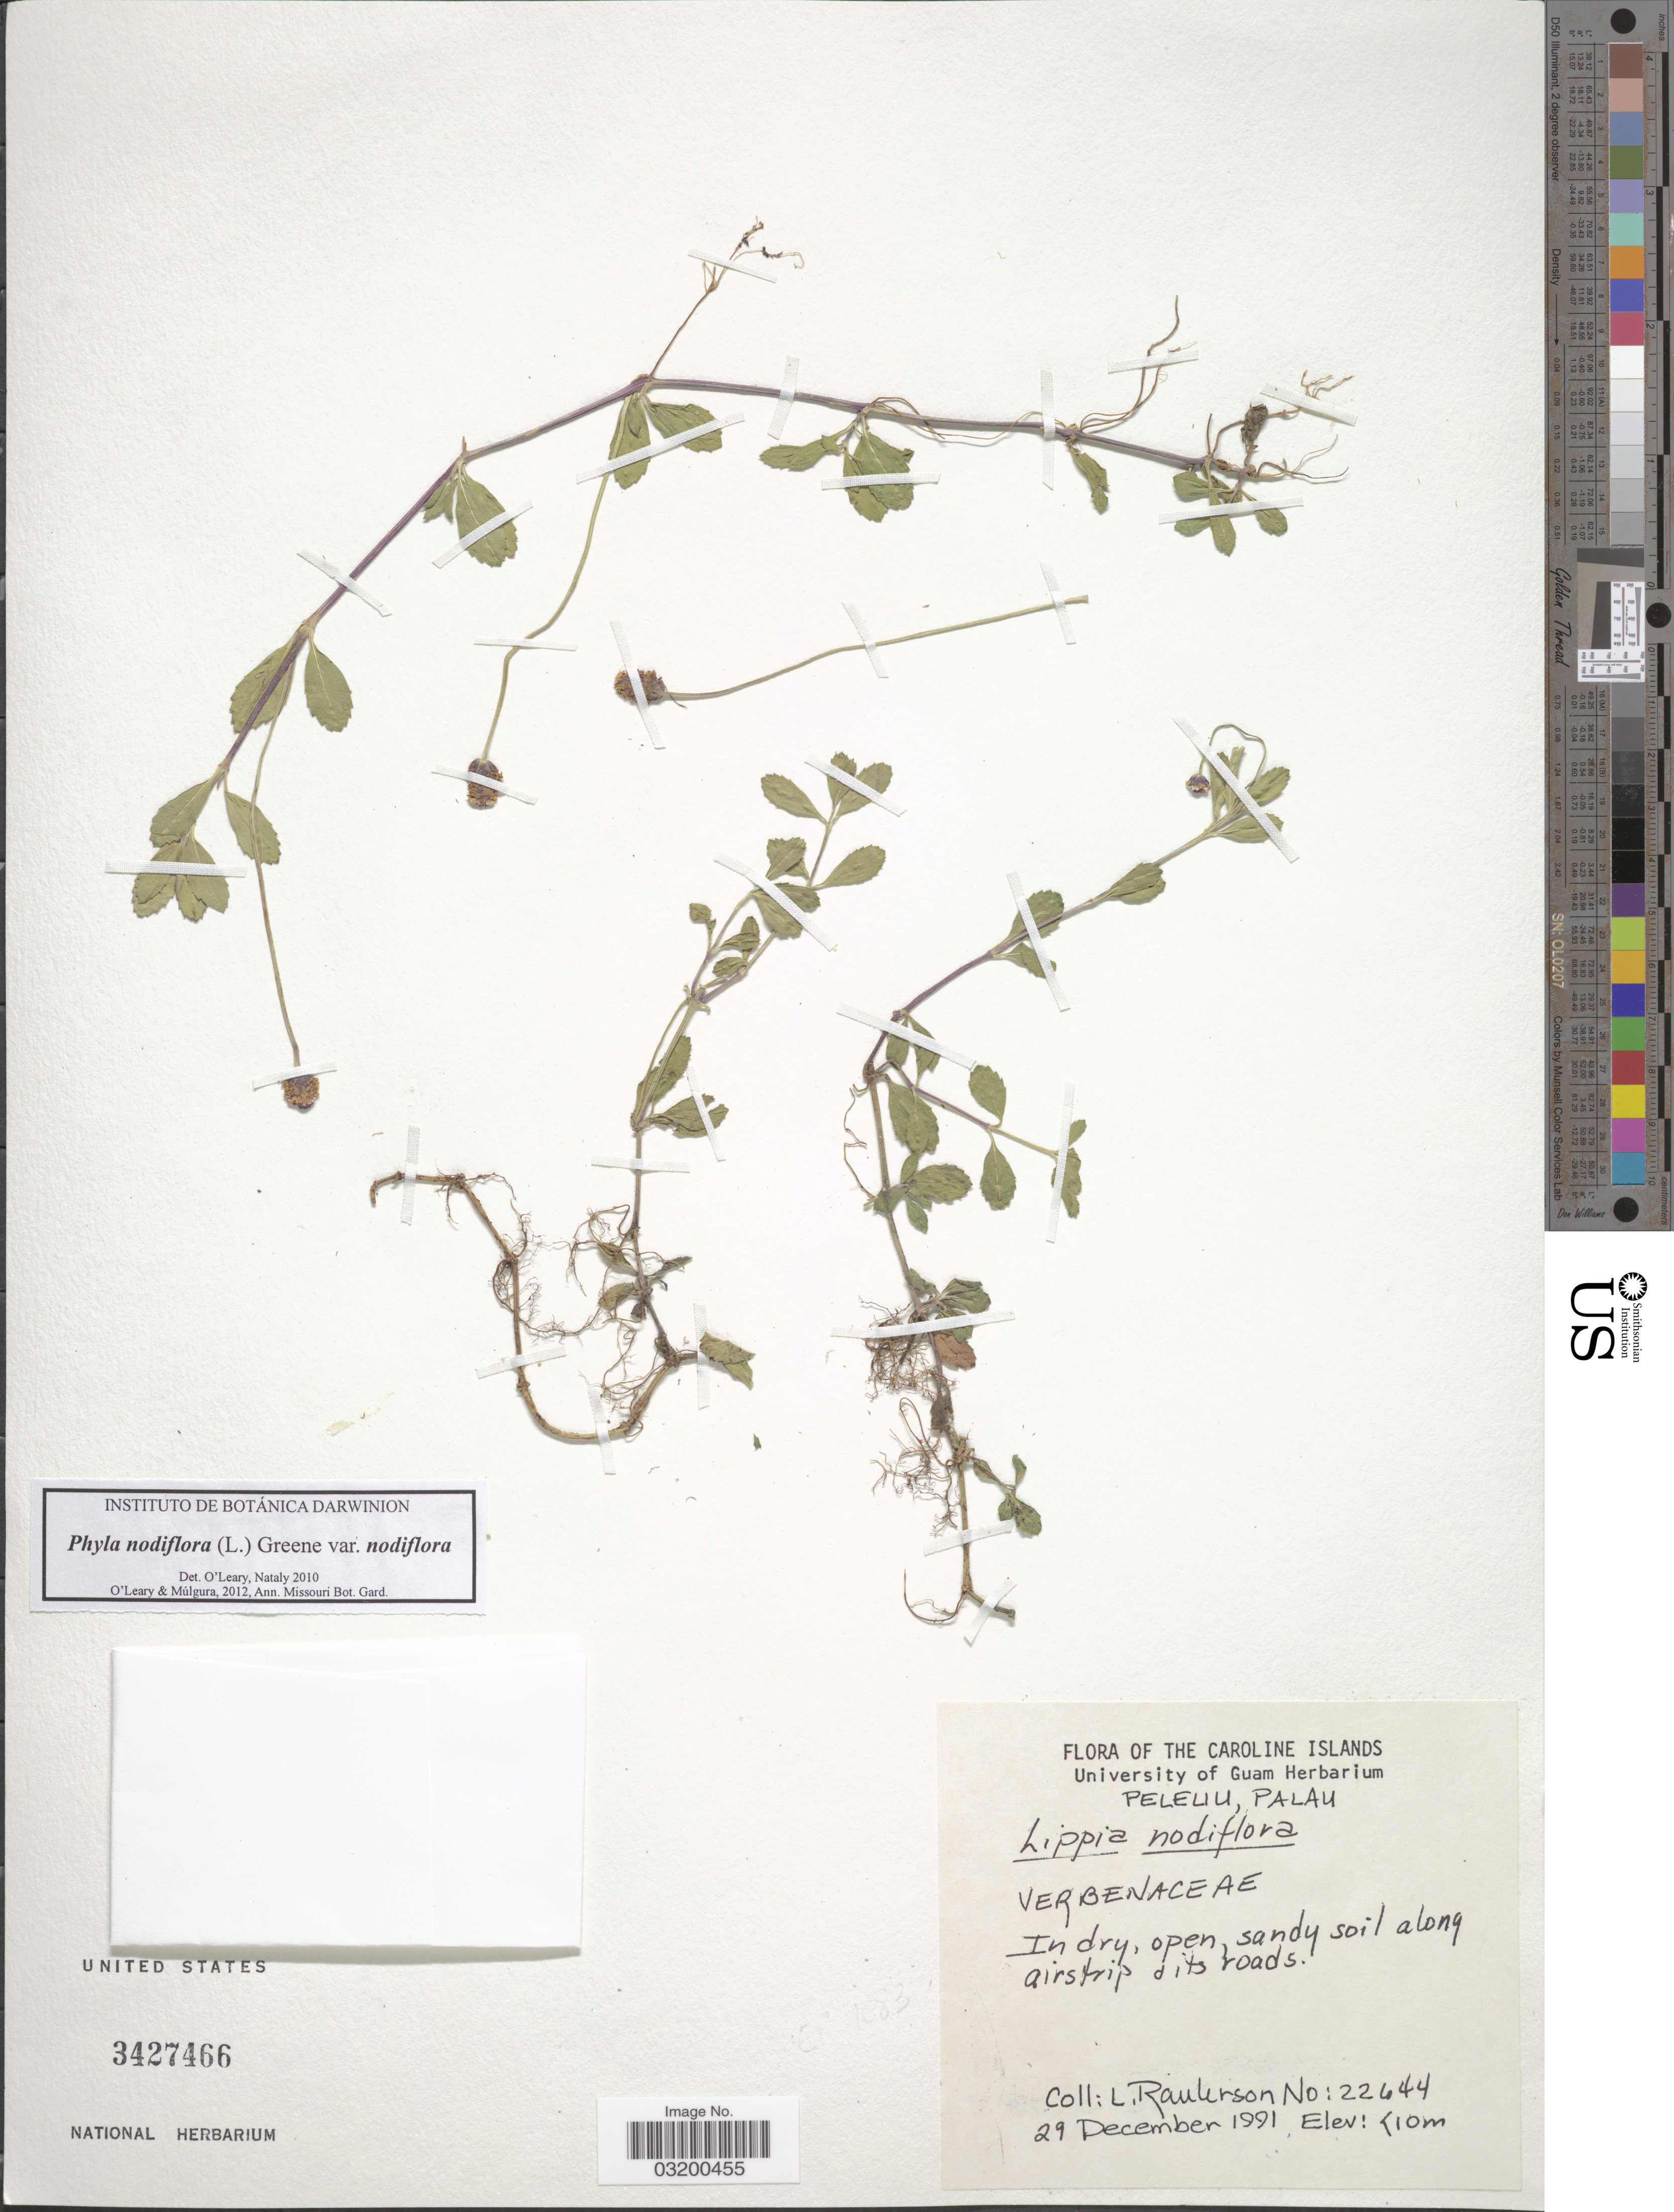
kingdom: Plantae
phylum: Tracheophyta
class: Magnoliopsida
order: Lamiales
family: Verbenaceae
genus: Phyla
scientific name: Phyla nodiflora var. nodiflora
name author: (L.) Greene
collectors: L. Raulerson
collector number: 22644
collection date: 1991-12-29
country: Palau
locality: The Caroline Islands. Peleliu. Along airstrip & its roads.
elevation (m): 10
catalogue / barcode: US 3427466